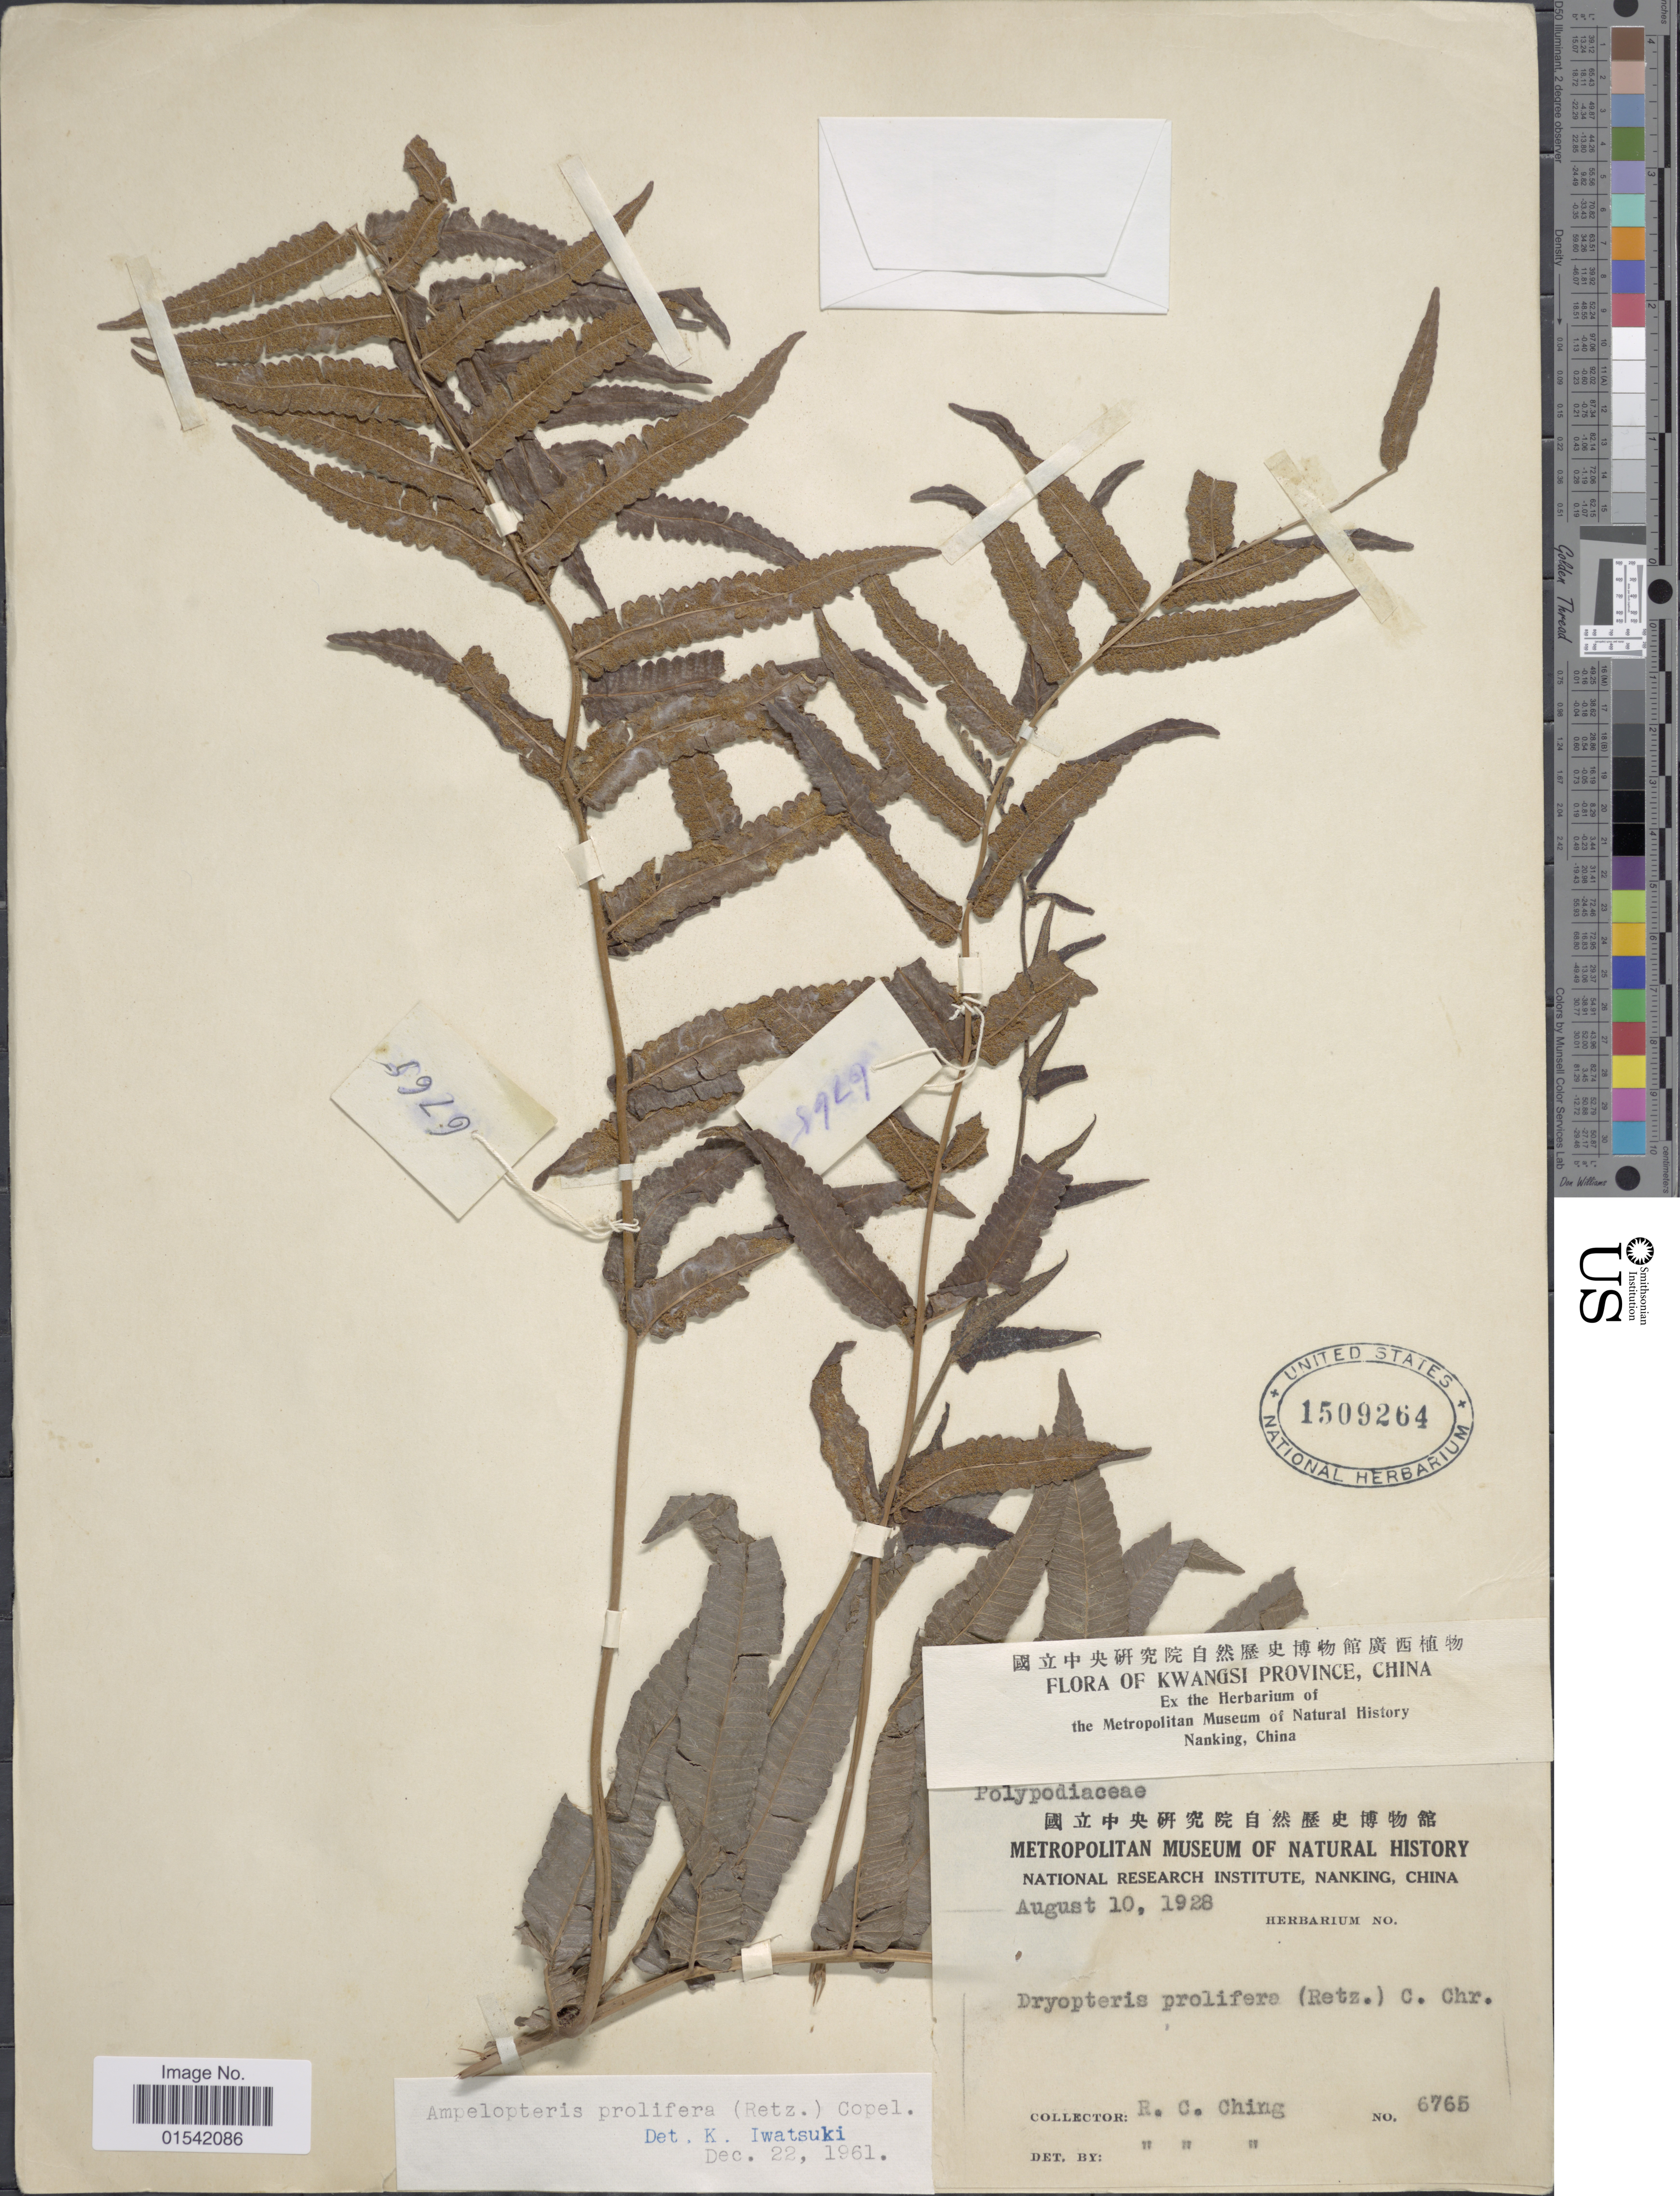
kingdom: Plantae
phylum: Tracheophyta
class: Polypodiopsida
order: Polypodiales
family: Thelypteridaceae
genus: Ampelopteris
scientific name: Ampelopteris prolifera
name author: (Retz.) Copel.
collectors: R. C. Ching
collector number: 6765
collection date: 1928-08-10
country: China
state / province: Guangxi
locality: Kwangsi Province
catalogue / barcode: US 1509264